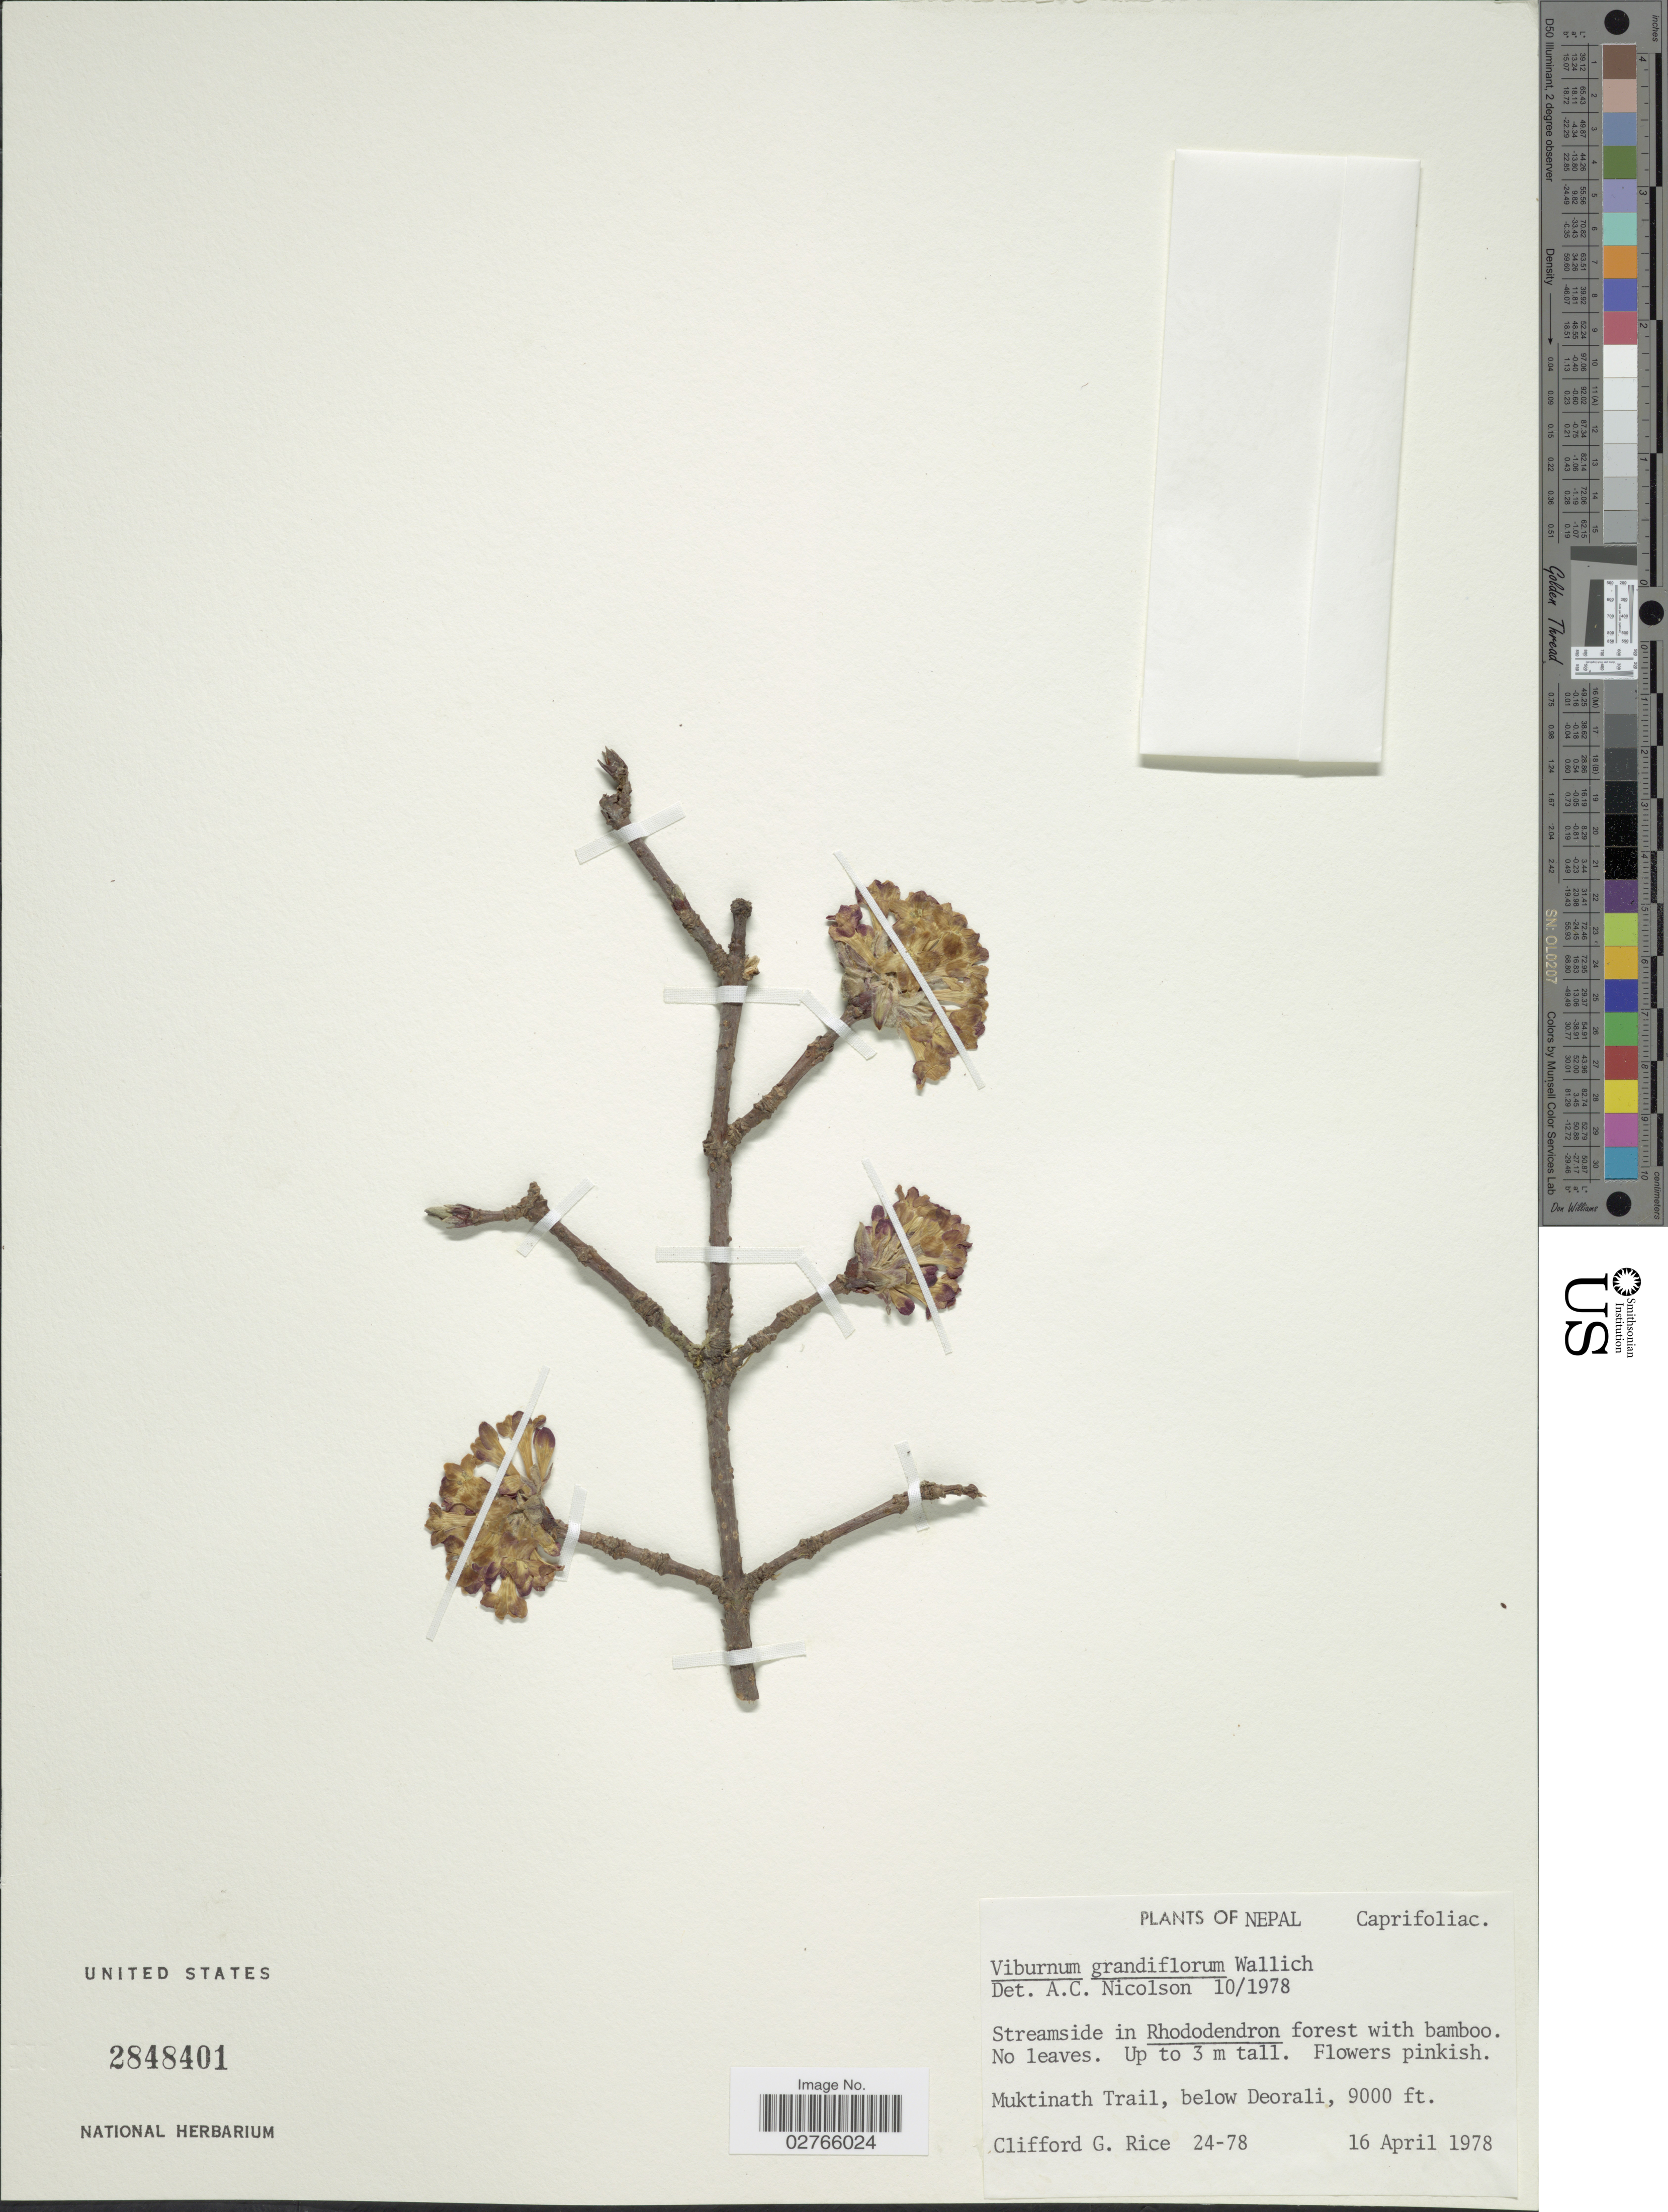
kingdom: Plantae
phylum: Tracheophyta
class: Magnoliopsida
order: Dipsacales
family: Viburnaceae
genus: Viburnum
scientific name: Viburnum grandiflorum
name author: Wall. ex DC.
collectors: C. G. Rice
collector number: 24-78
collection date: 1978-04-16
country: Nepal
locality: Muktinath Trail, below Deorali.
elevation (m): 2743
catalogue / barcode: US 2848401